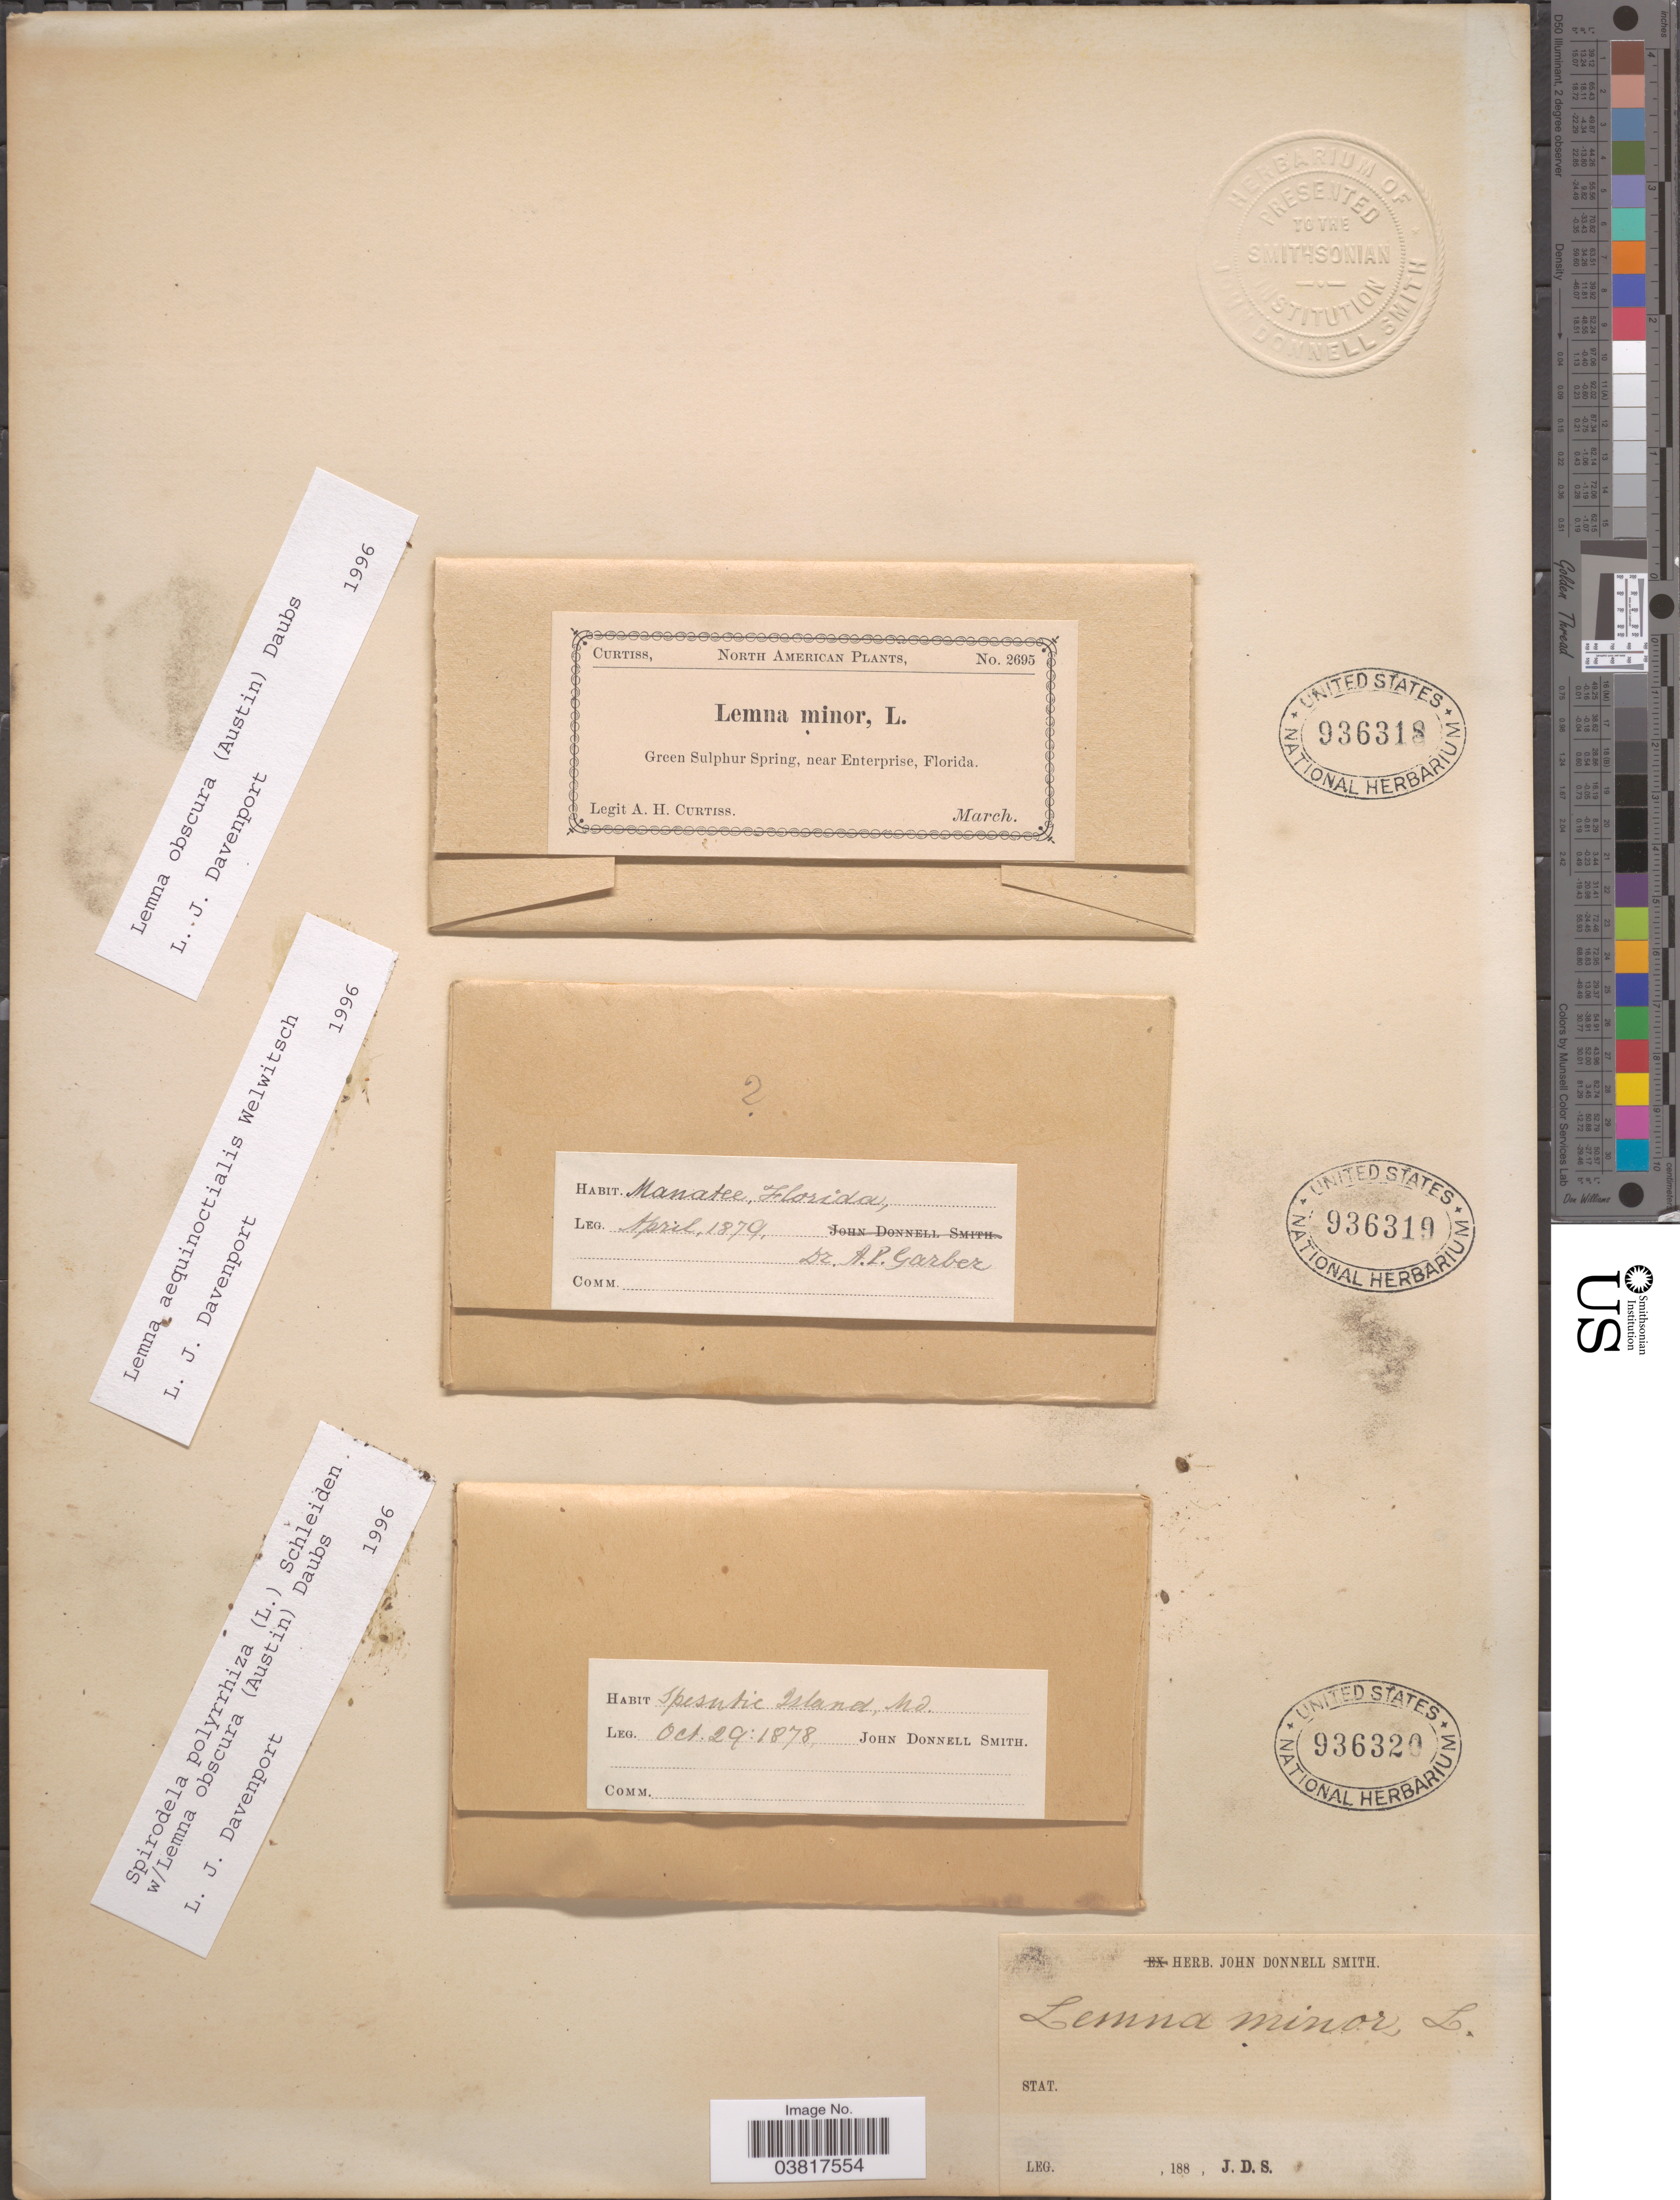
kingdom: Plantae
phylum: Tracheophyta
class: Liliopsida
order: Alismatales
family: Araceae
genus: Lemna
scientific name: Lemna obscura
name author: (Austin) Daubs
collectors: A. H. Curtiss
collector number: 2695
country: United States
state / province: Florida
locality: Green Sulphur Spring, near Enterprise.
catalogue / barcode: US 936318